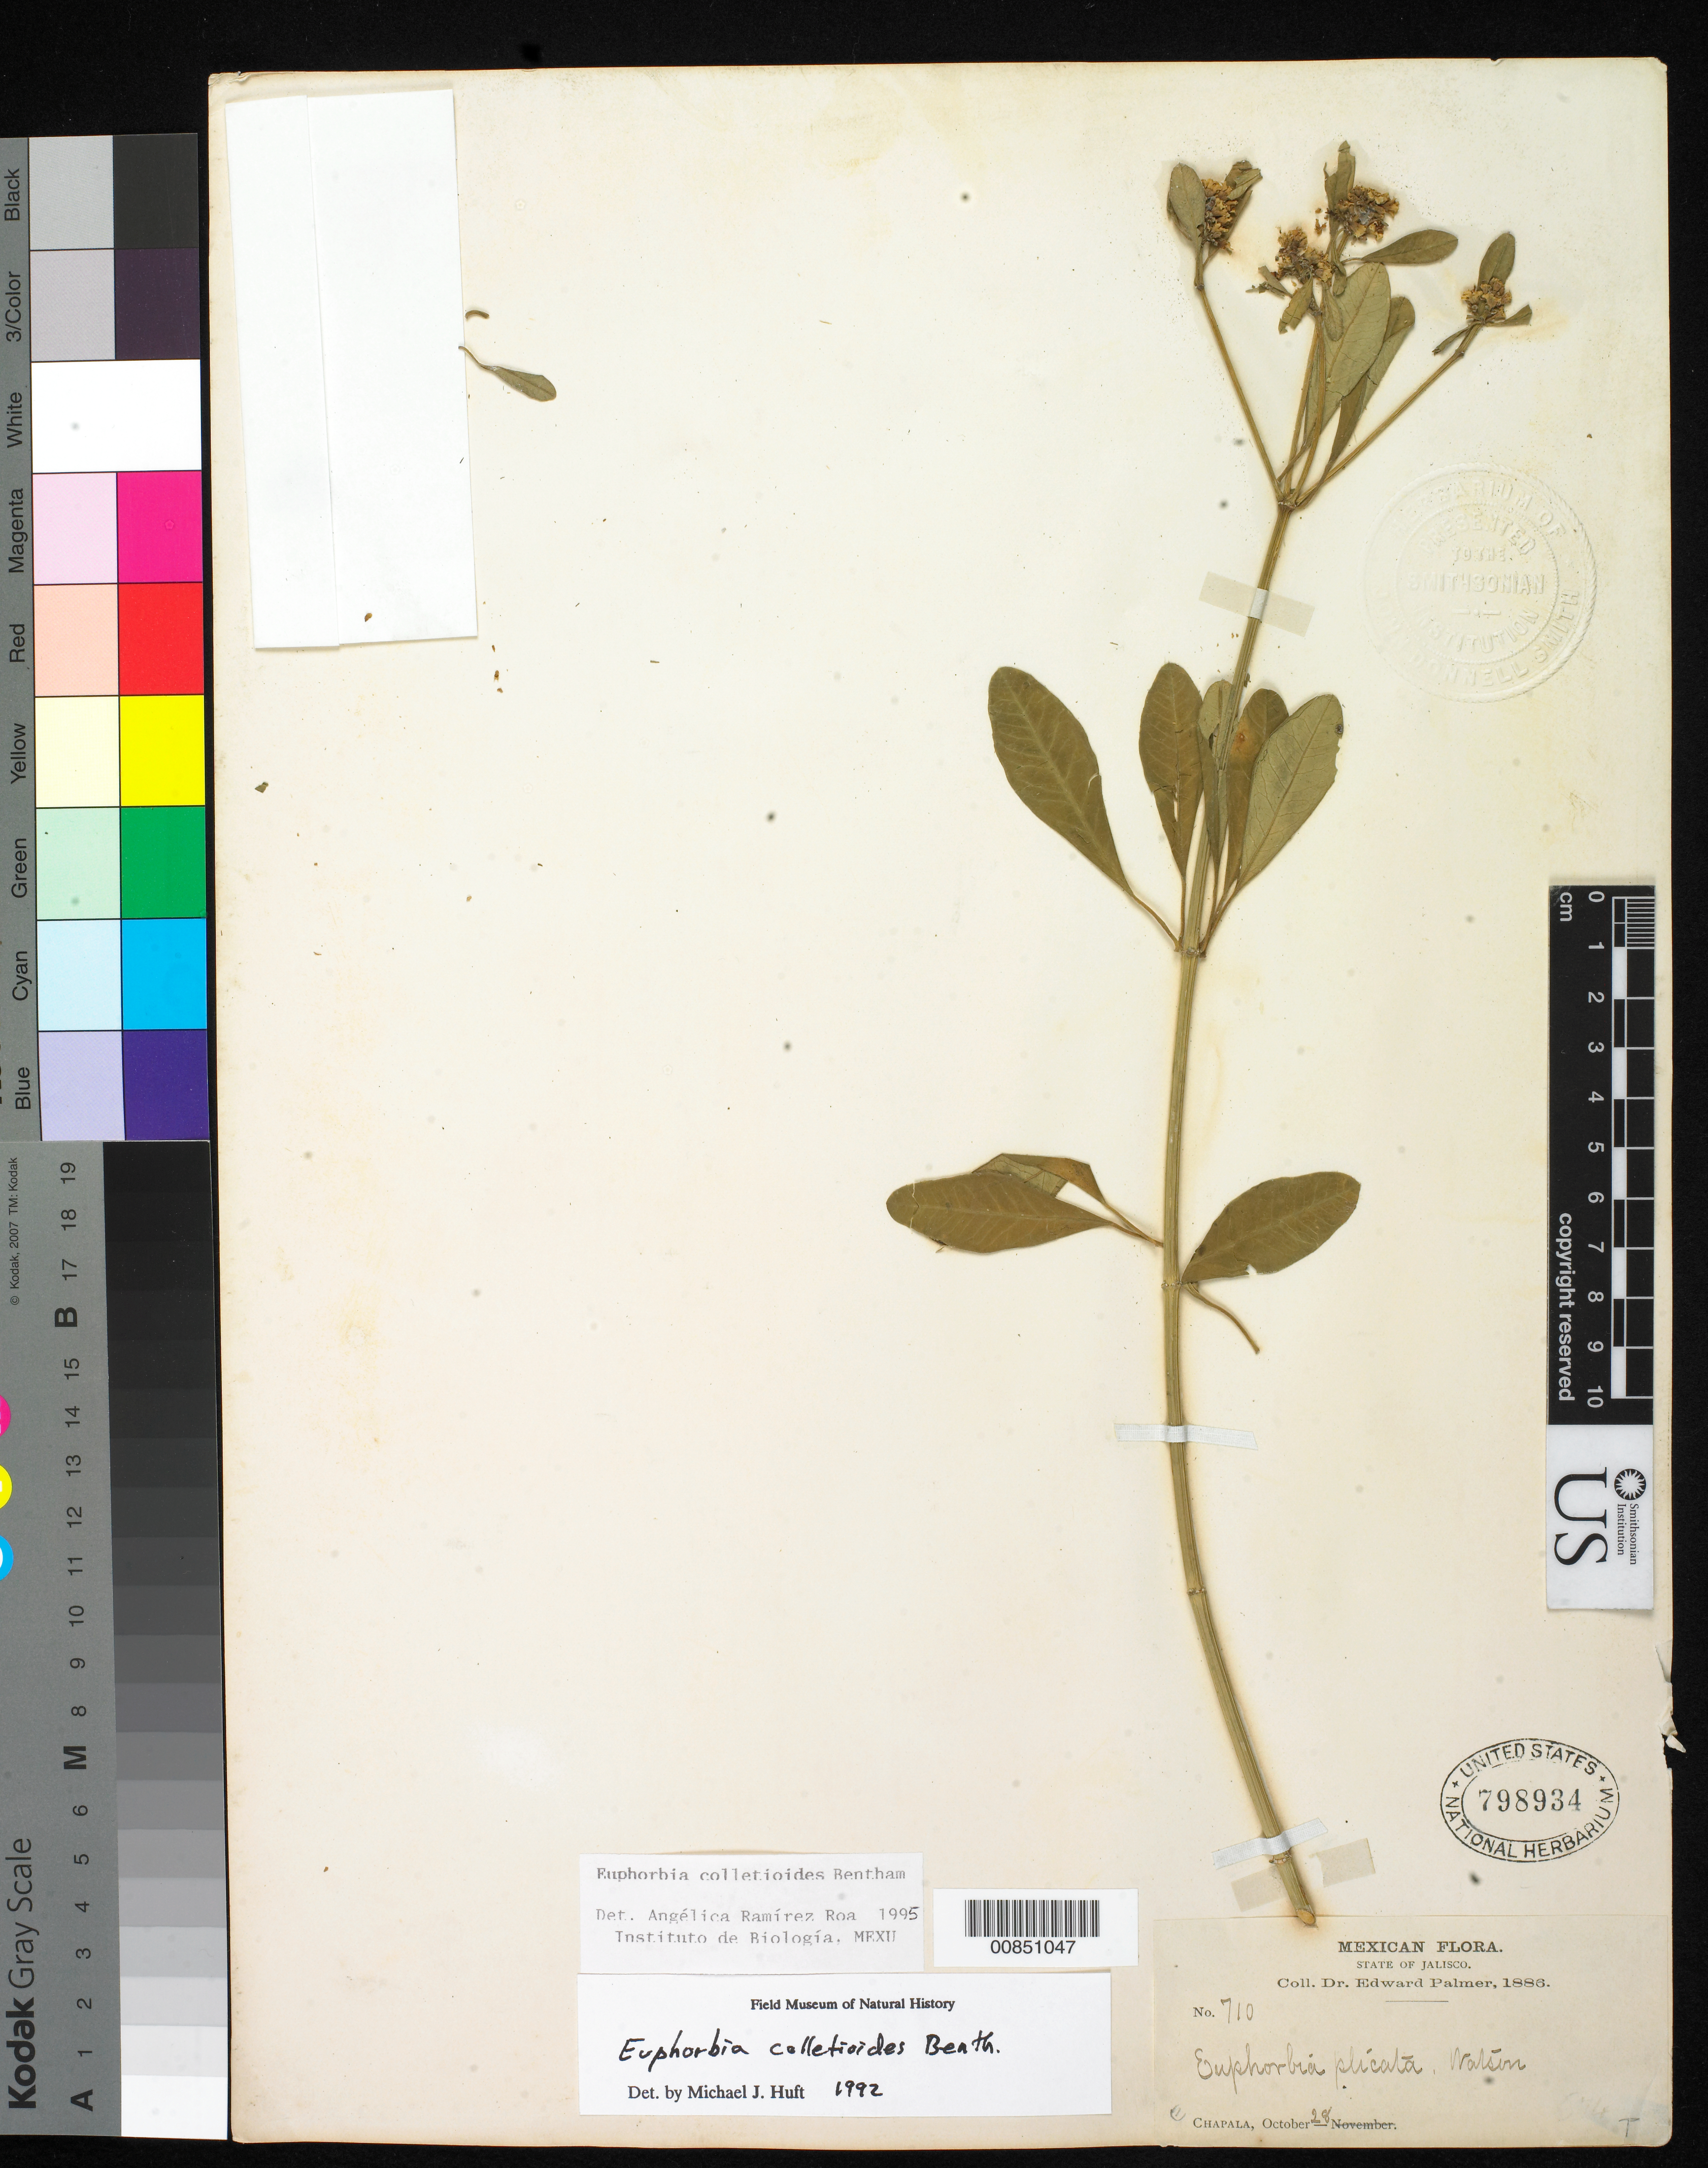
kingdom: Plantae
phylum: Tracheophyta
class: Magnoliopsida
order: Malpighiales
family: Euphorbiaceae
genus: Euphorbia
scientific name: Euphorbia colletioides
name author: Benth.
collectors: E. Palmer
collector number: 710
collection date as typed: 28 Oct 1886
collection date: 1886-10-28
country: Mexico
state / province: Jalisco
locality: Chapala, Jalisco.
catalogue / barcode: US 798934